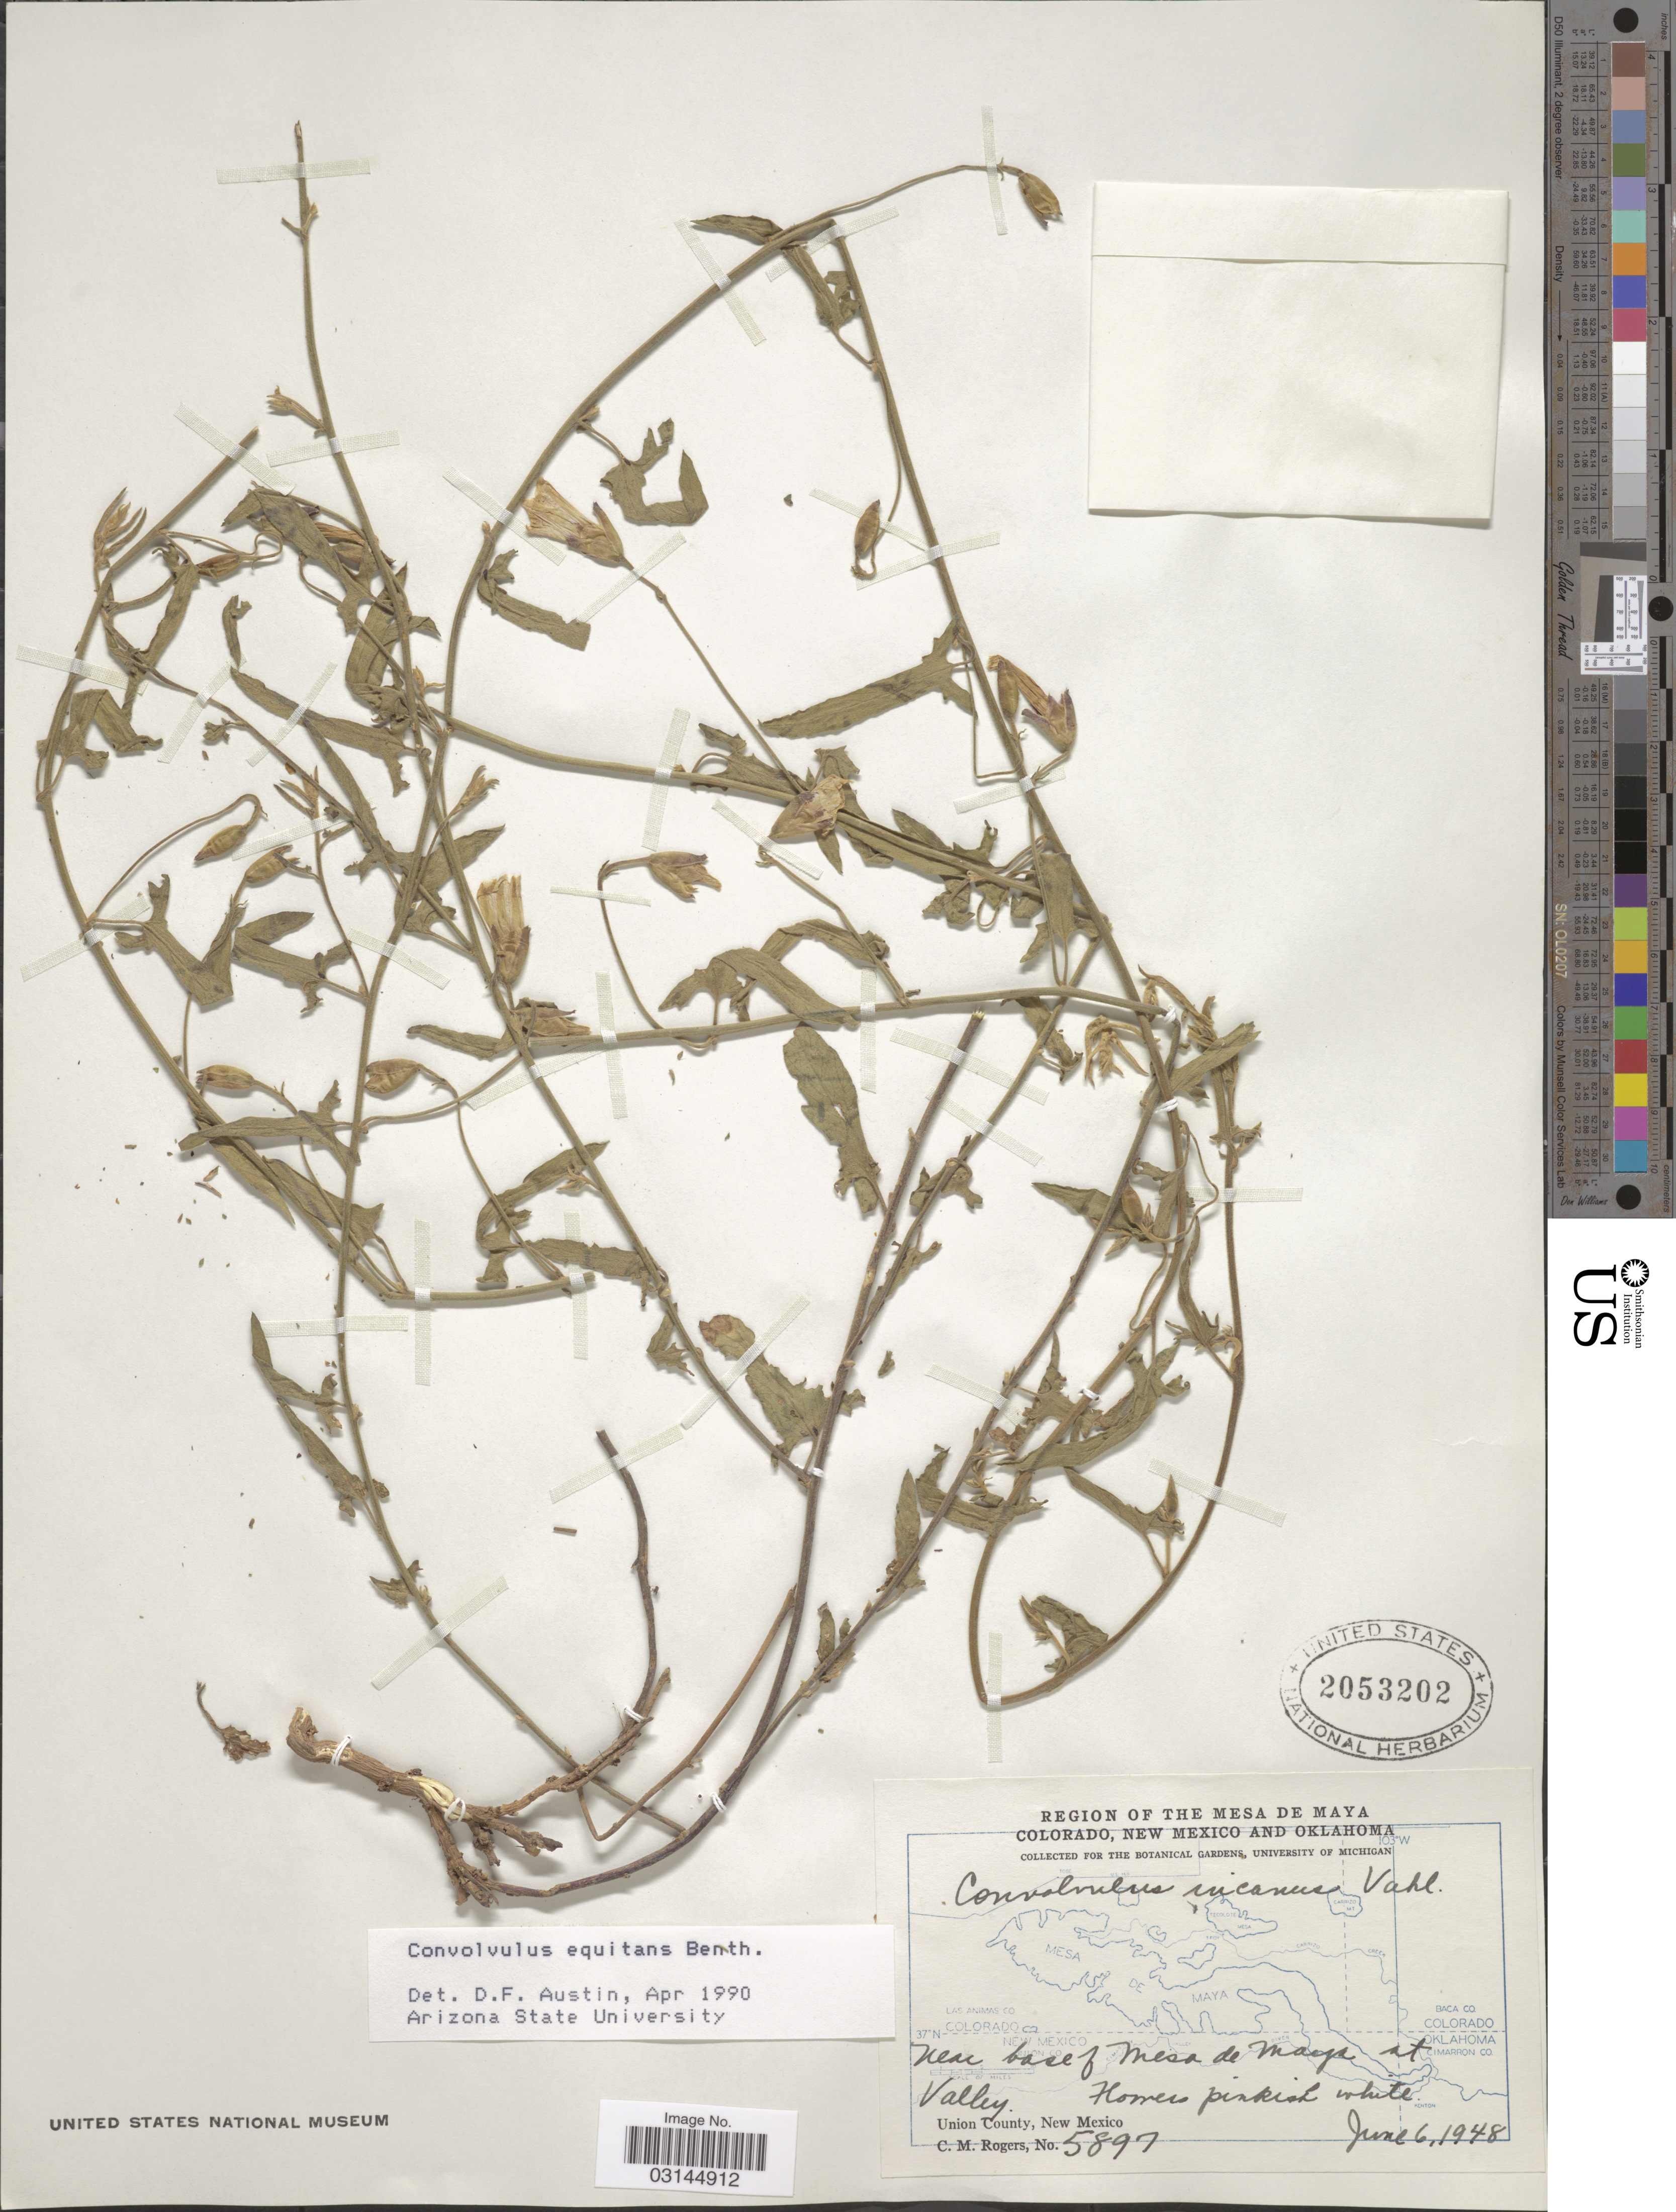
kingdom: Plantae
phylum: Tracheophyta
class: Magnoliopsida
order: Solanales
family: Convolvulaceae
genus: Convolvulus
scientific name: Convolvulus equitans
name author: Benth.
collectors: C. M. Rogers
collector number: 5897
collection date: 1948-06-06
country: United States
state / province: New Mexico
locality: Region of the Mesa de Maya, Near base of Mesa de Maya at Valley, Union County.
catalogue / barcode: US 2053202